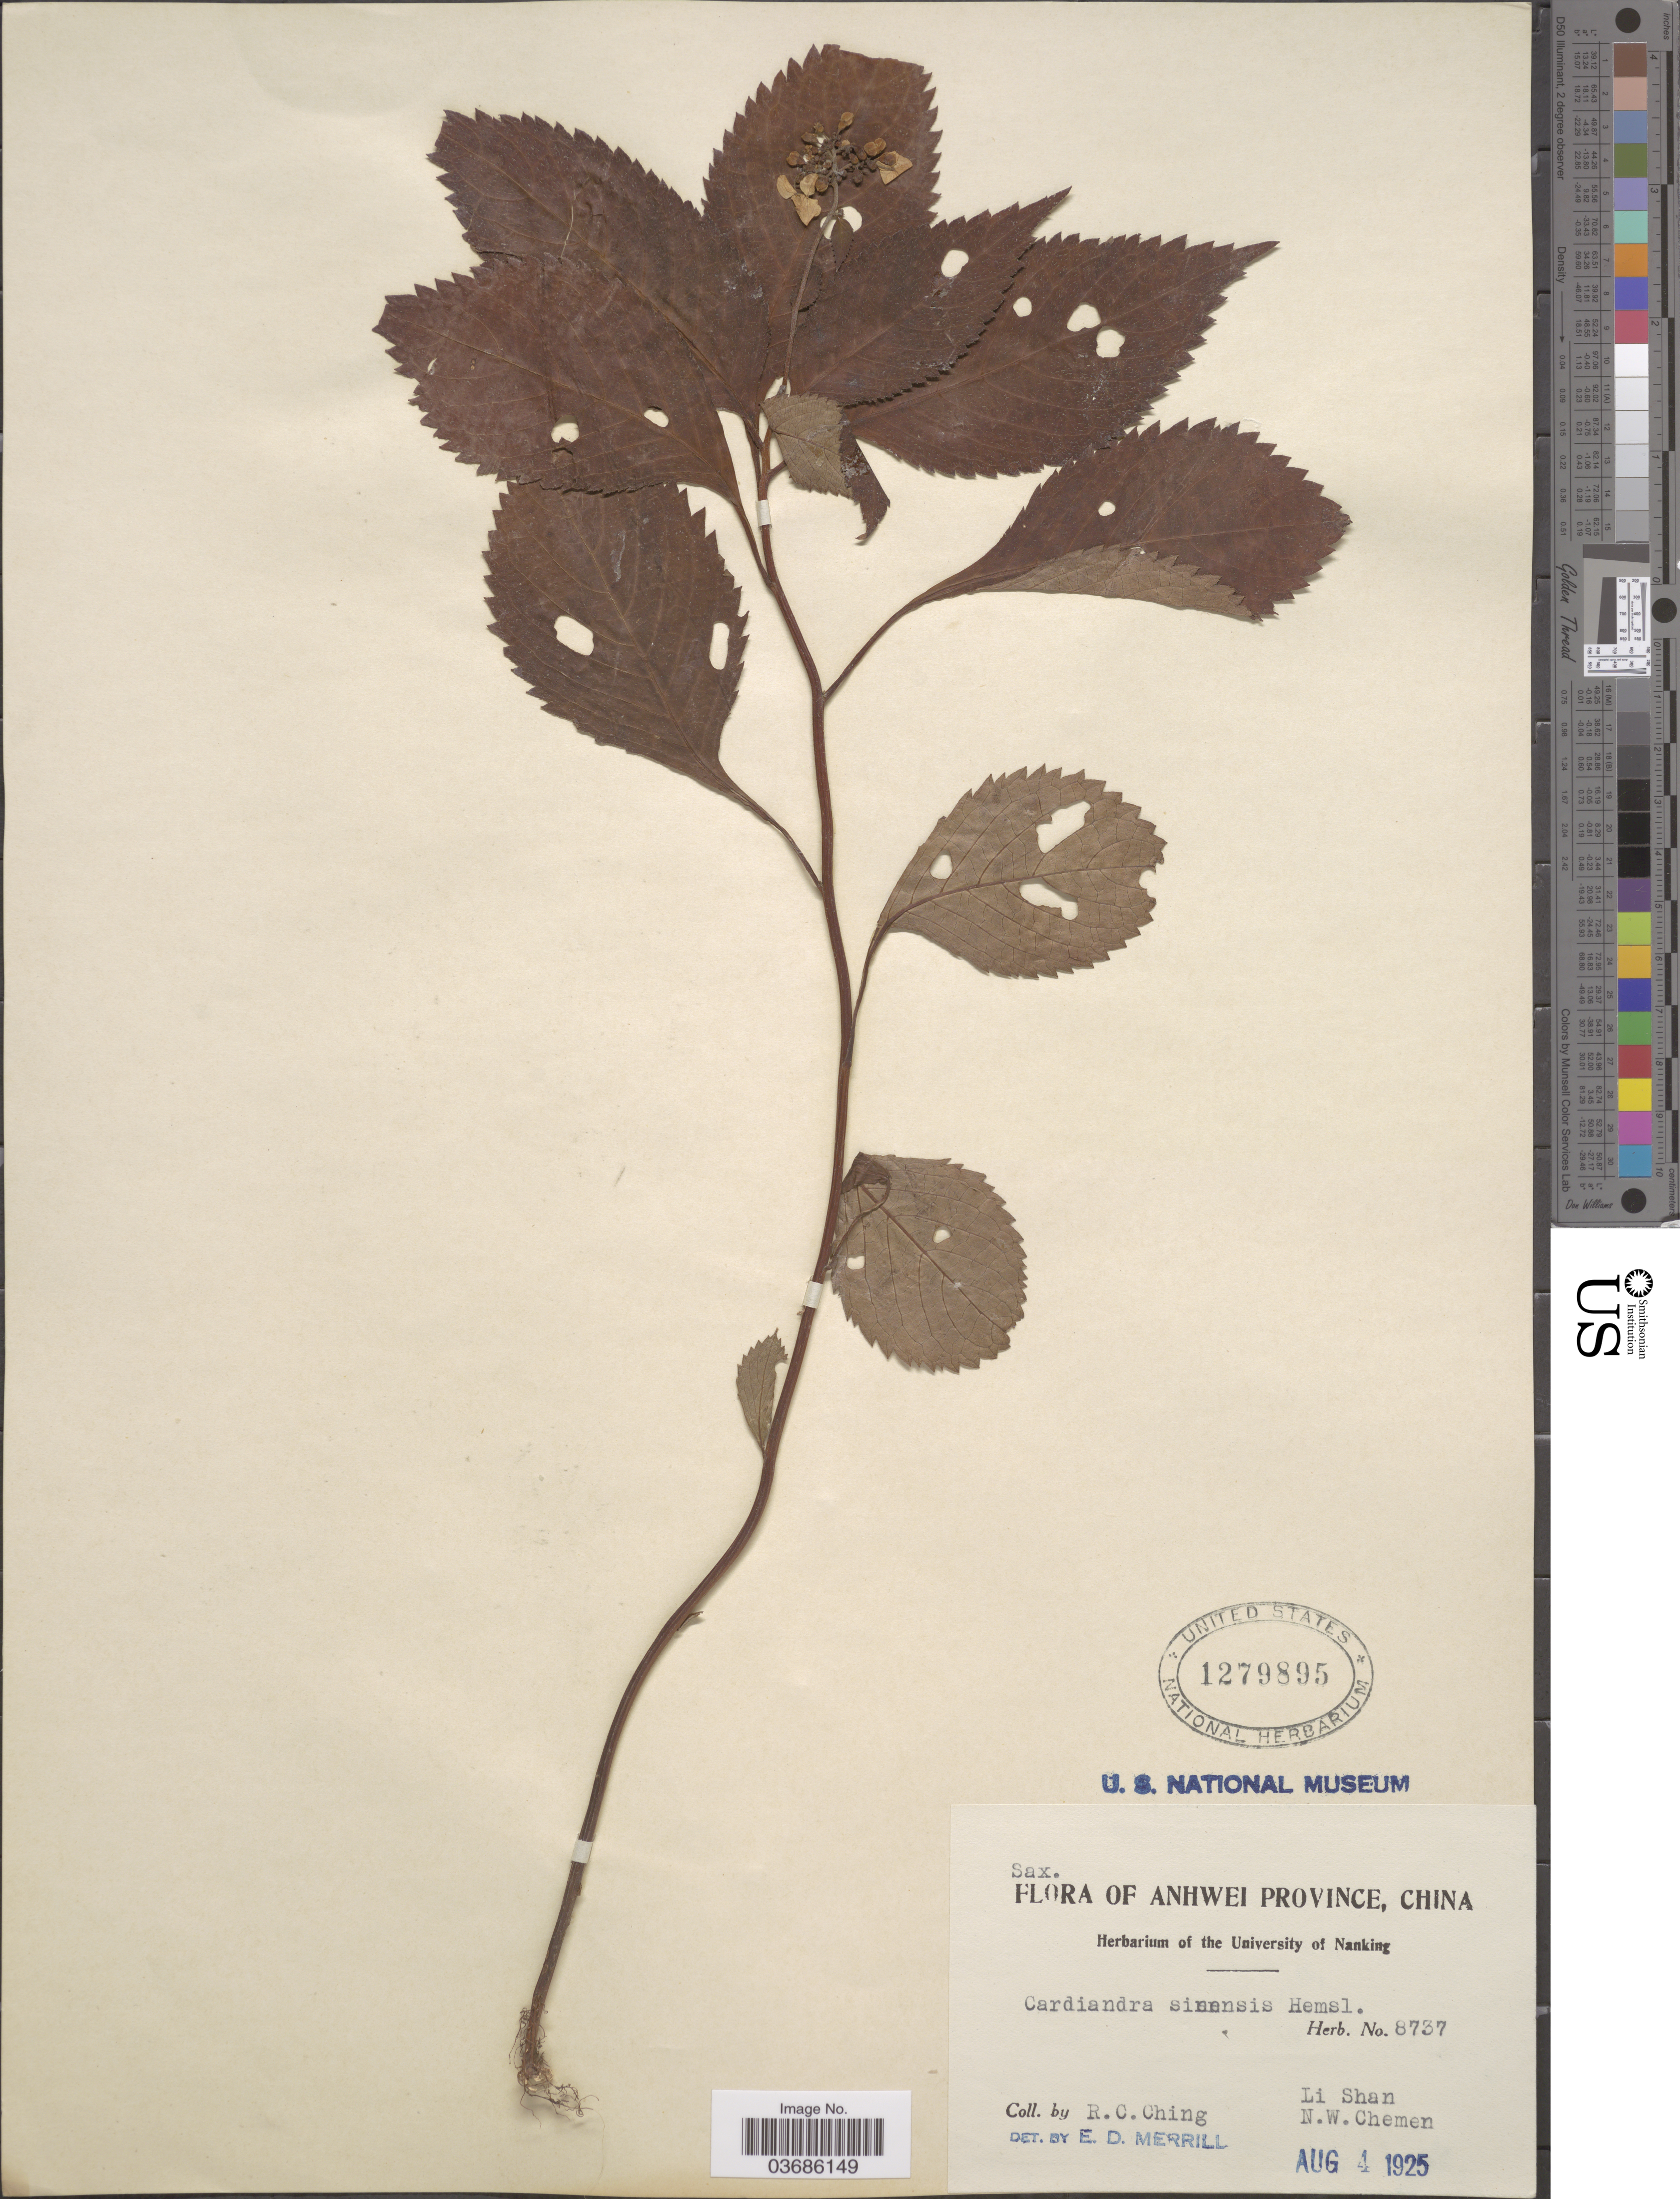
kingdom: Plantae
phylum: Tracheophyta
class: Magnoliopsida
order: Cornales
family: Hydrangeaceae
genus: Hydrangea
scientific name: Hydrangea moellendorffii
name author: Hance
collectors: R. C. Ching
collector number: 8737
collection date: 1925-08-04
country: China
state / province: Anhui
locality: Anhwei Province. Li Shan. N.W. Chemen.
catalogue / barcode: US 1279895